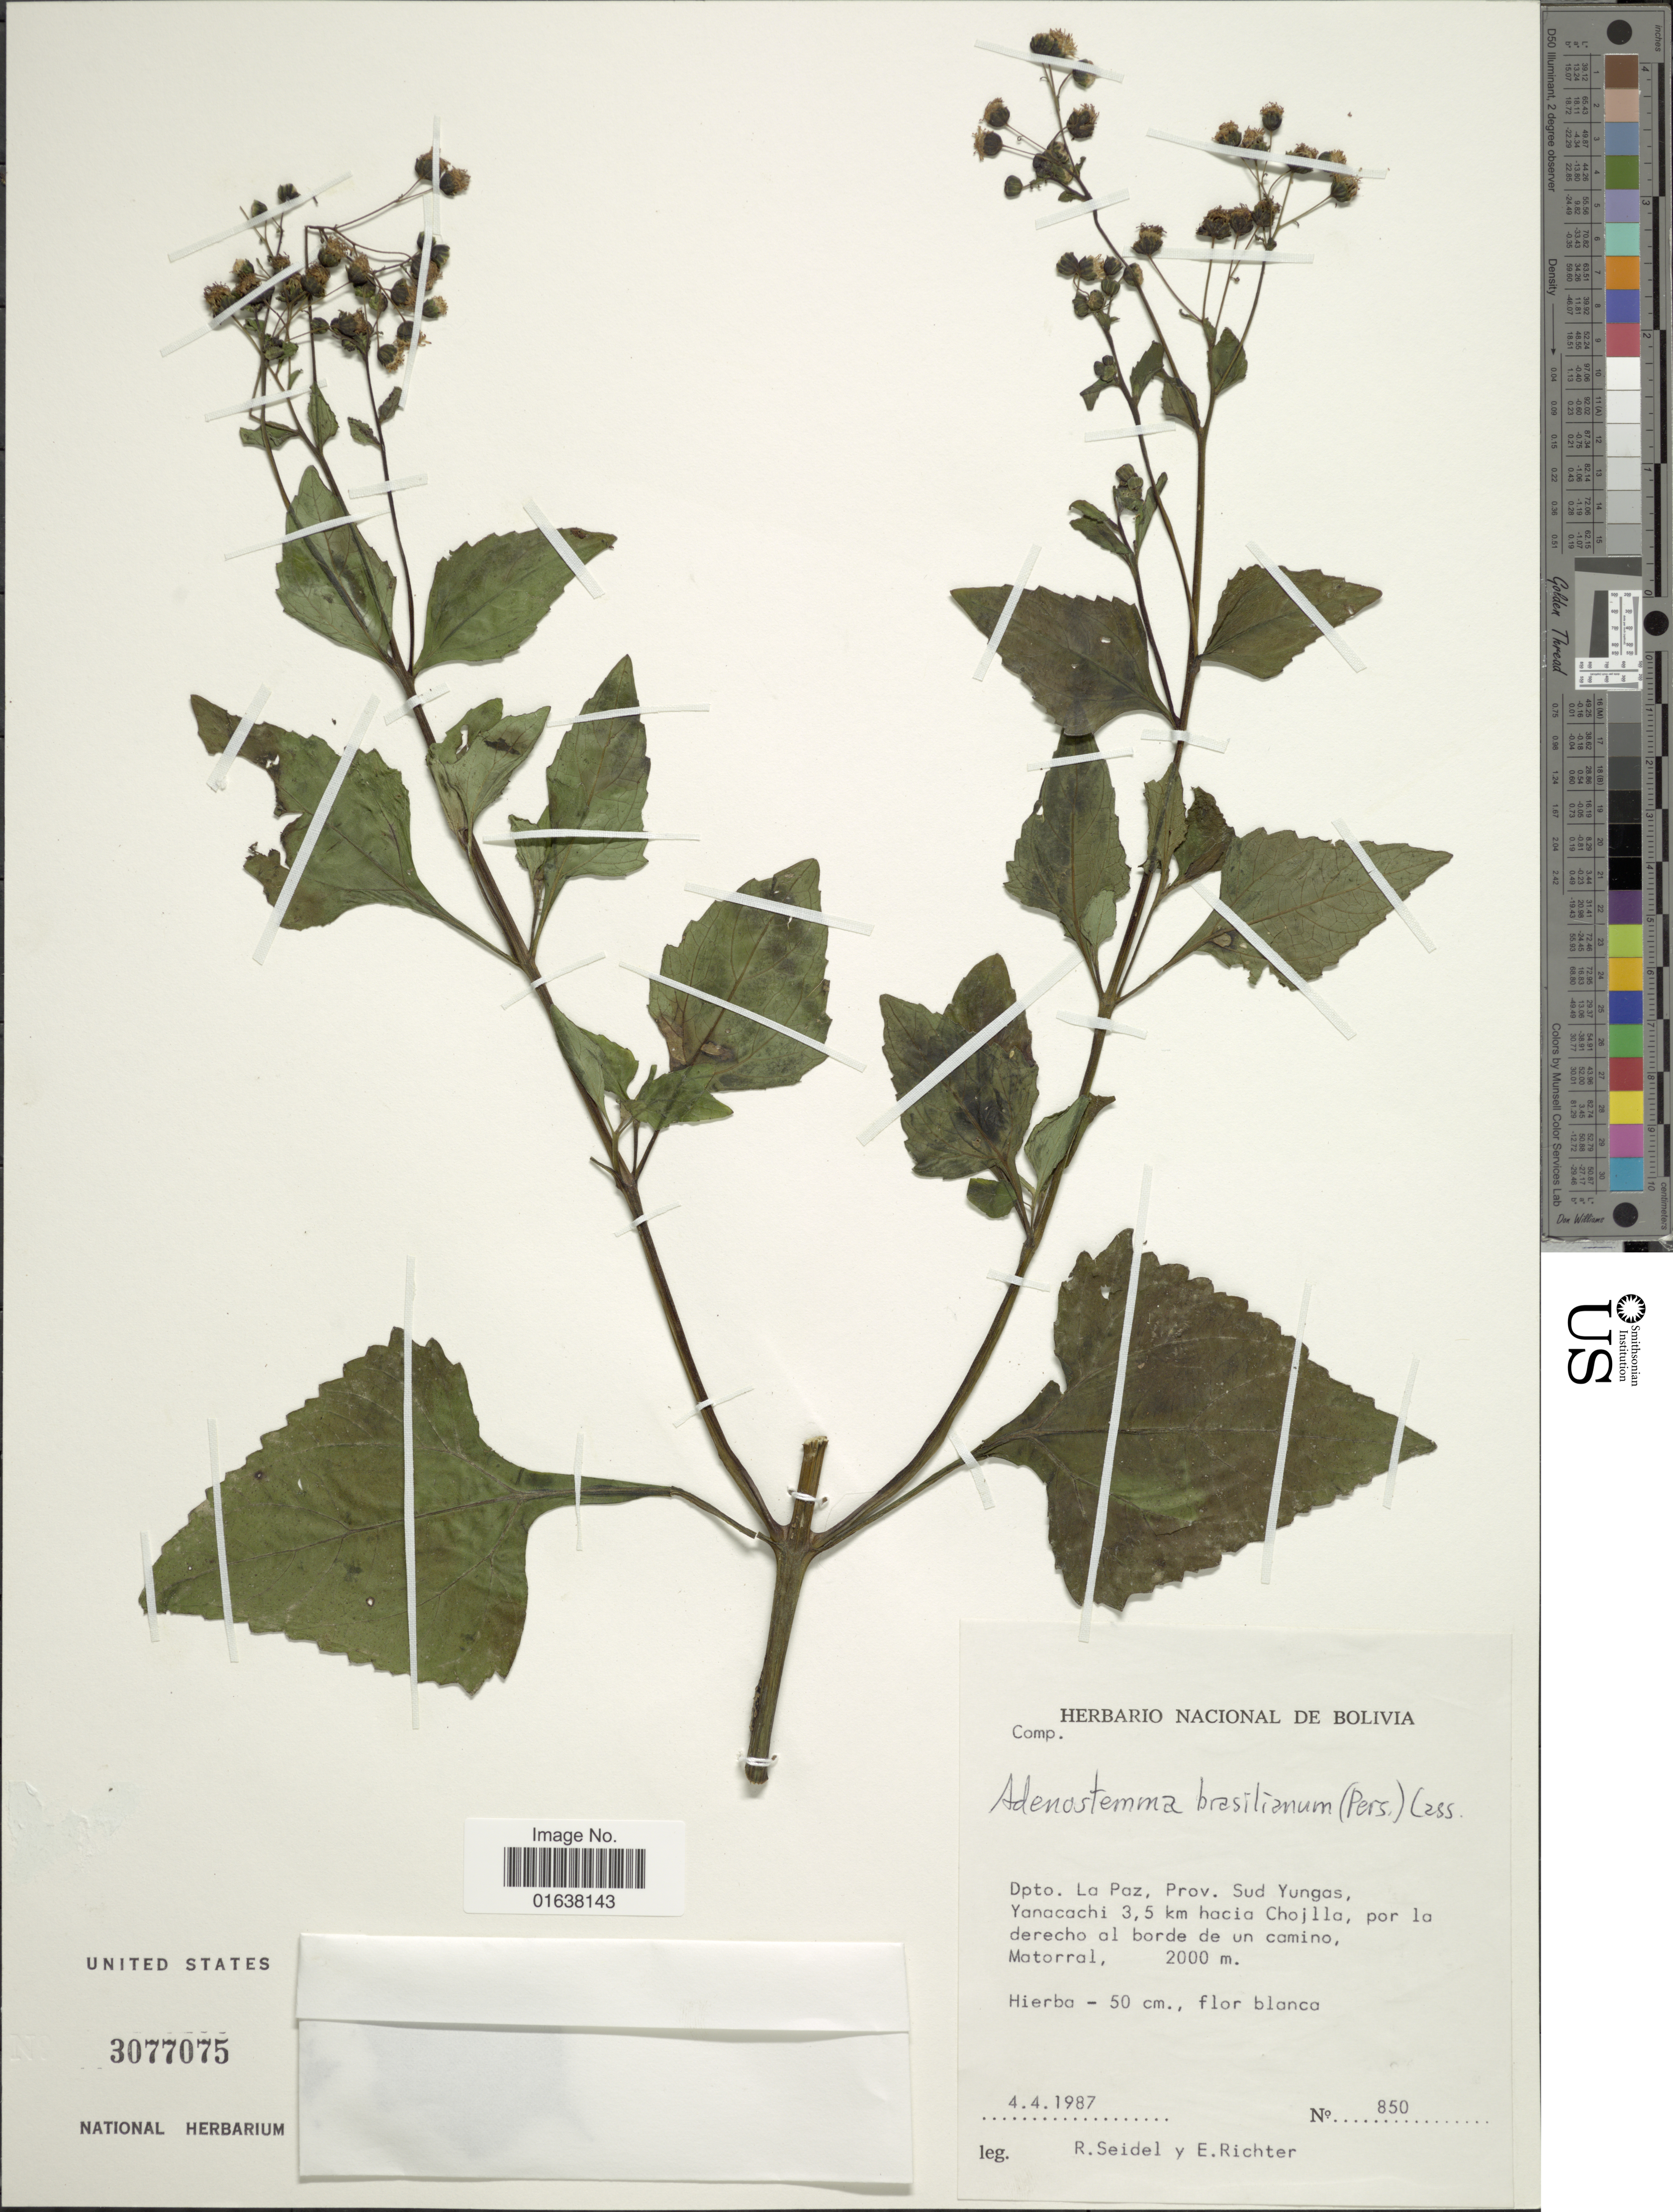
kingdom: Plantae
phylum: Tracheophyta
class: Magnoliopsida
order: Asterales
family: Asteraceae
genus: Adenostemma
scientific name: Adenostemma brasilianum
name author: (Pers.) Cass.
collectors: R. Seidal & E. Richter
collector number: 850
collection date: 1987-04-04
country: Bolivia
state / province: La Paz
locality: Dpto. La Paz. Prov. Sud Yungas. Yanacachi 3.5 km hacia Chojlla, par la derecho al borde de un camino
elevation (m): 2000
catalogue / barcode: US 3077075